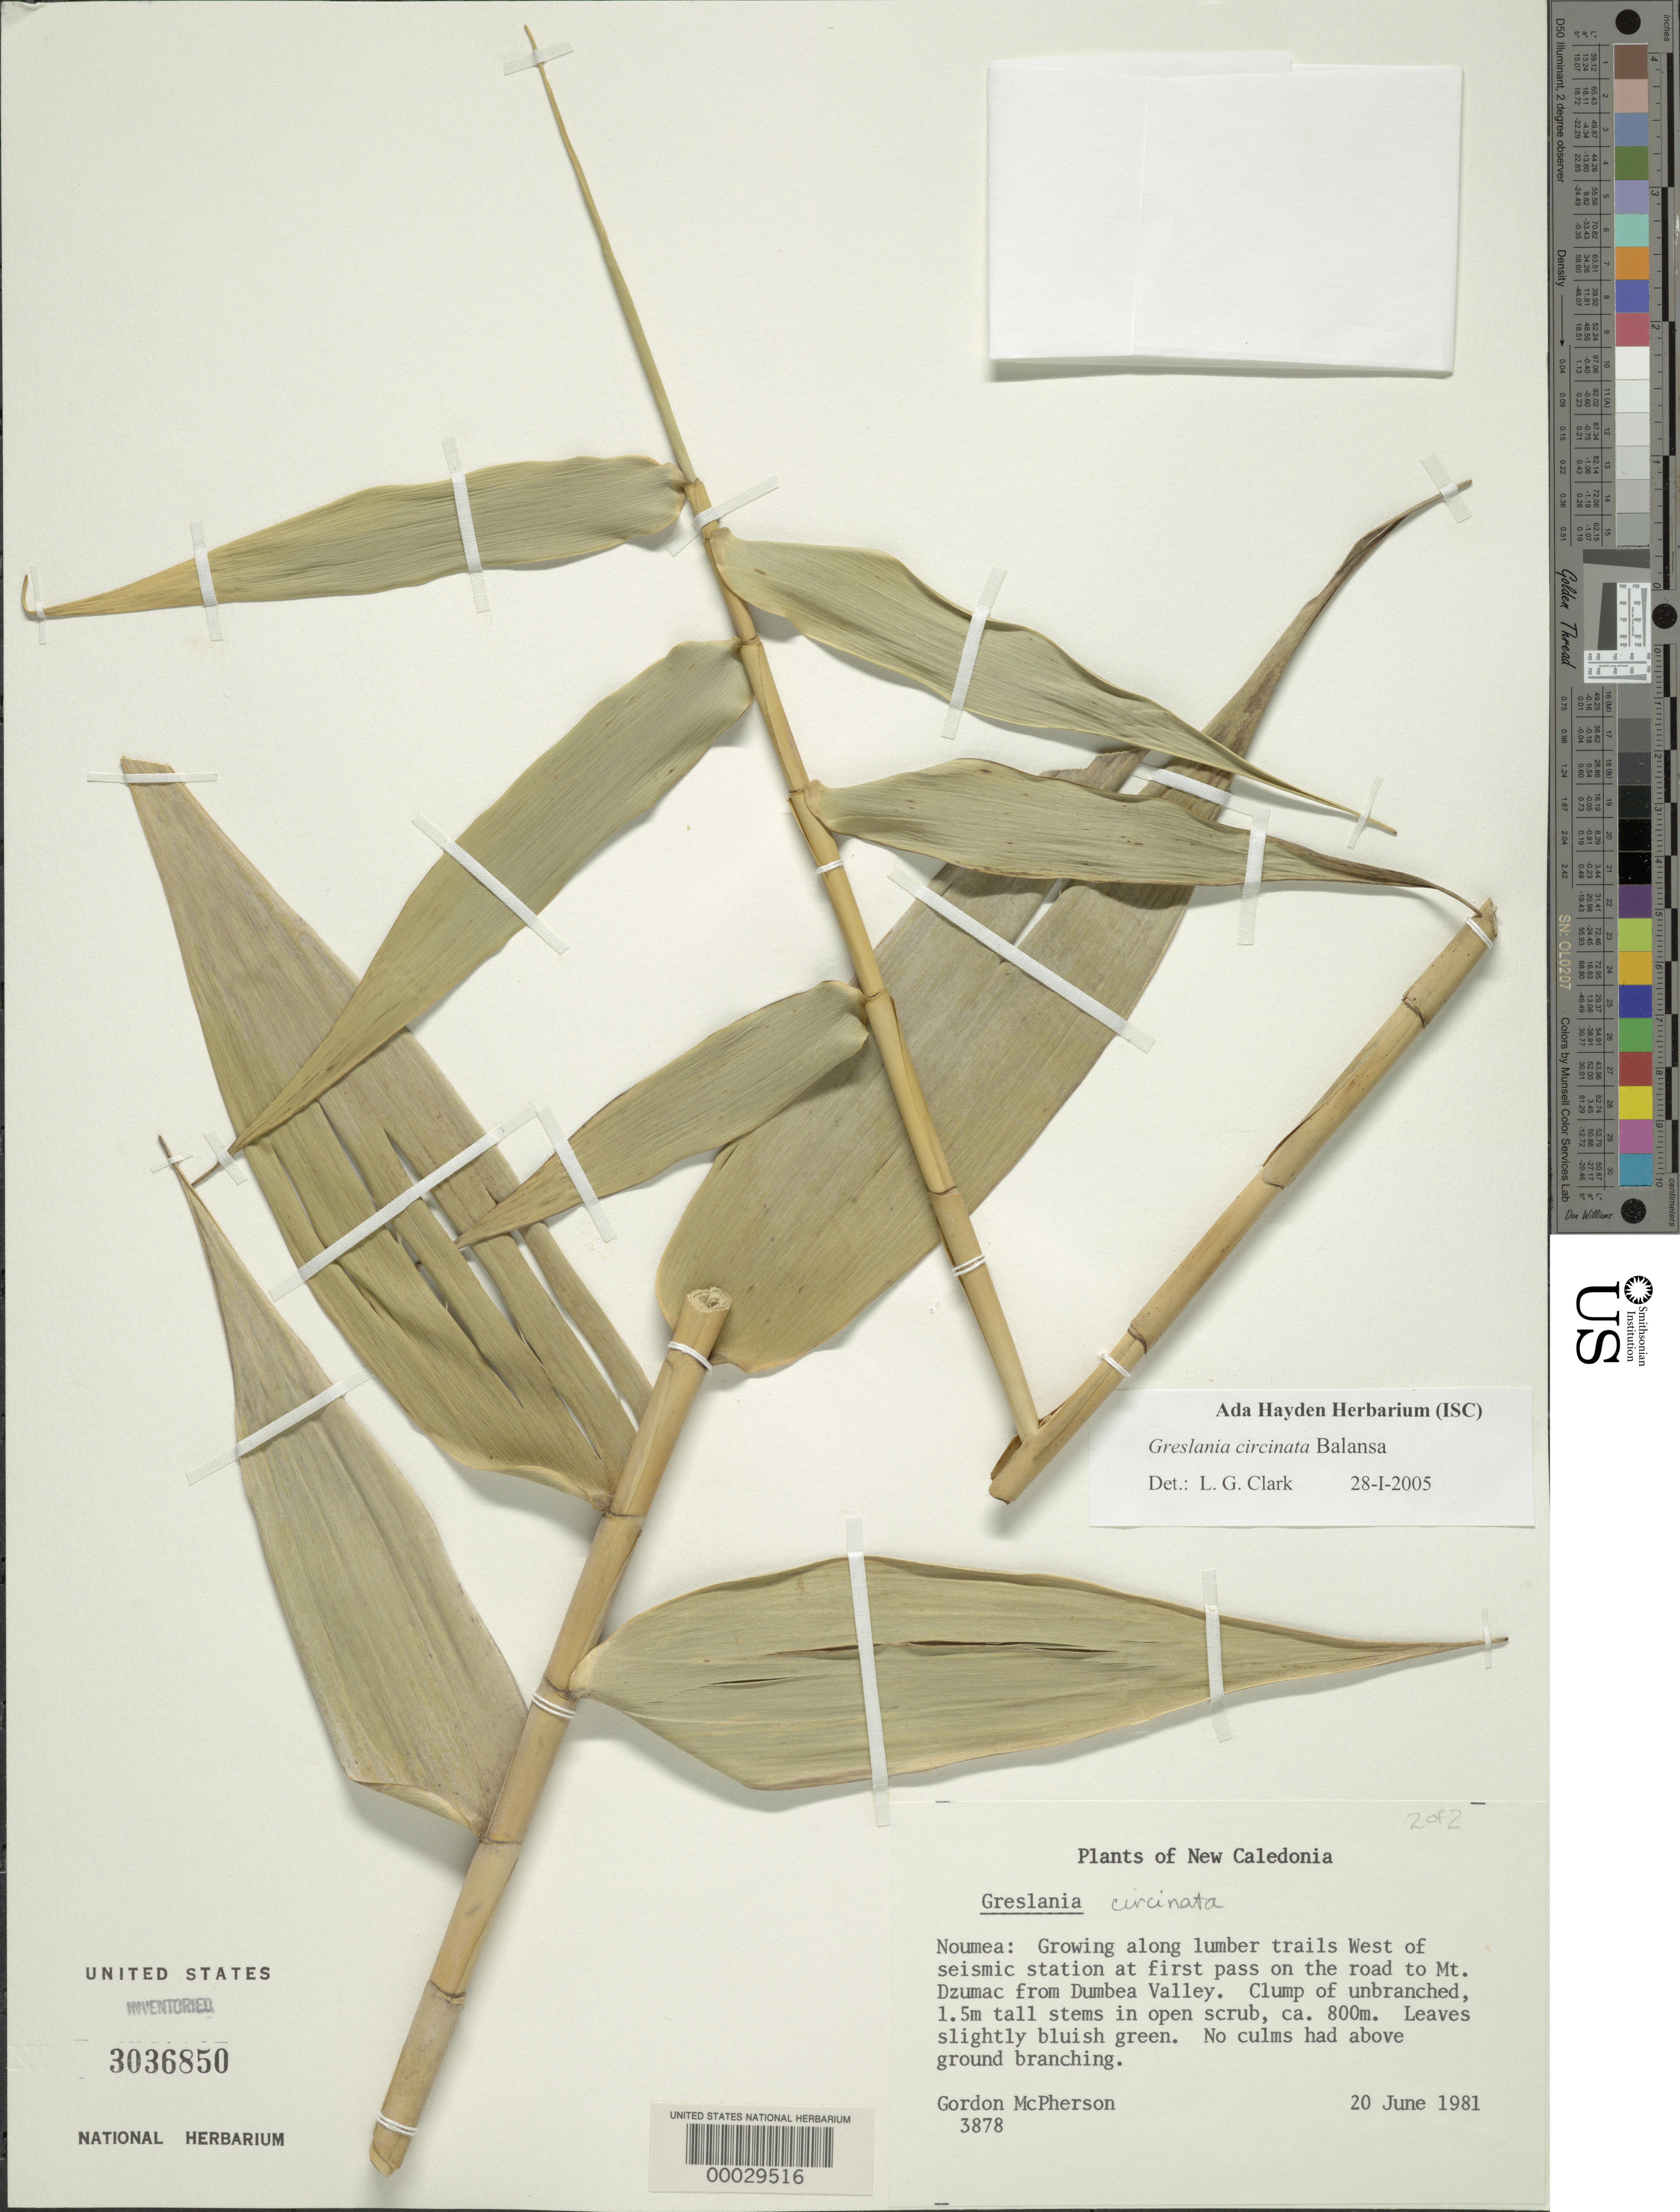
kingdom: Plantae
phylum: Tracheophyta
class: Liliopsida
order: Poales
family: Poaceae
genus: Greslania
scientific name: Greslania sp.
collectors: G. D. McPherson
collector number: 3878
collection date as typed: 20 Jun 1981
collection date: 1981-06-20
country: New Caledonia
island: New Caledonia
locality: Noumea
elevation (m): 800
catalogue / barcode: US 3036850